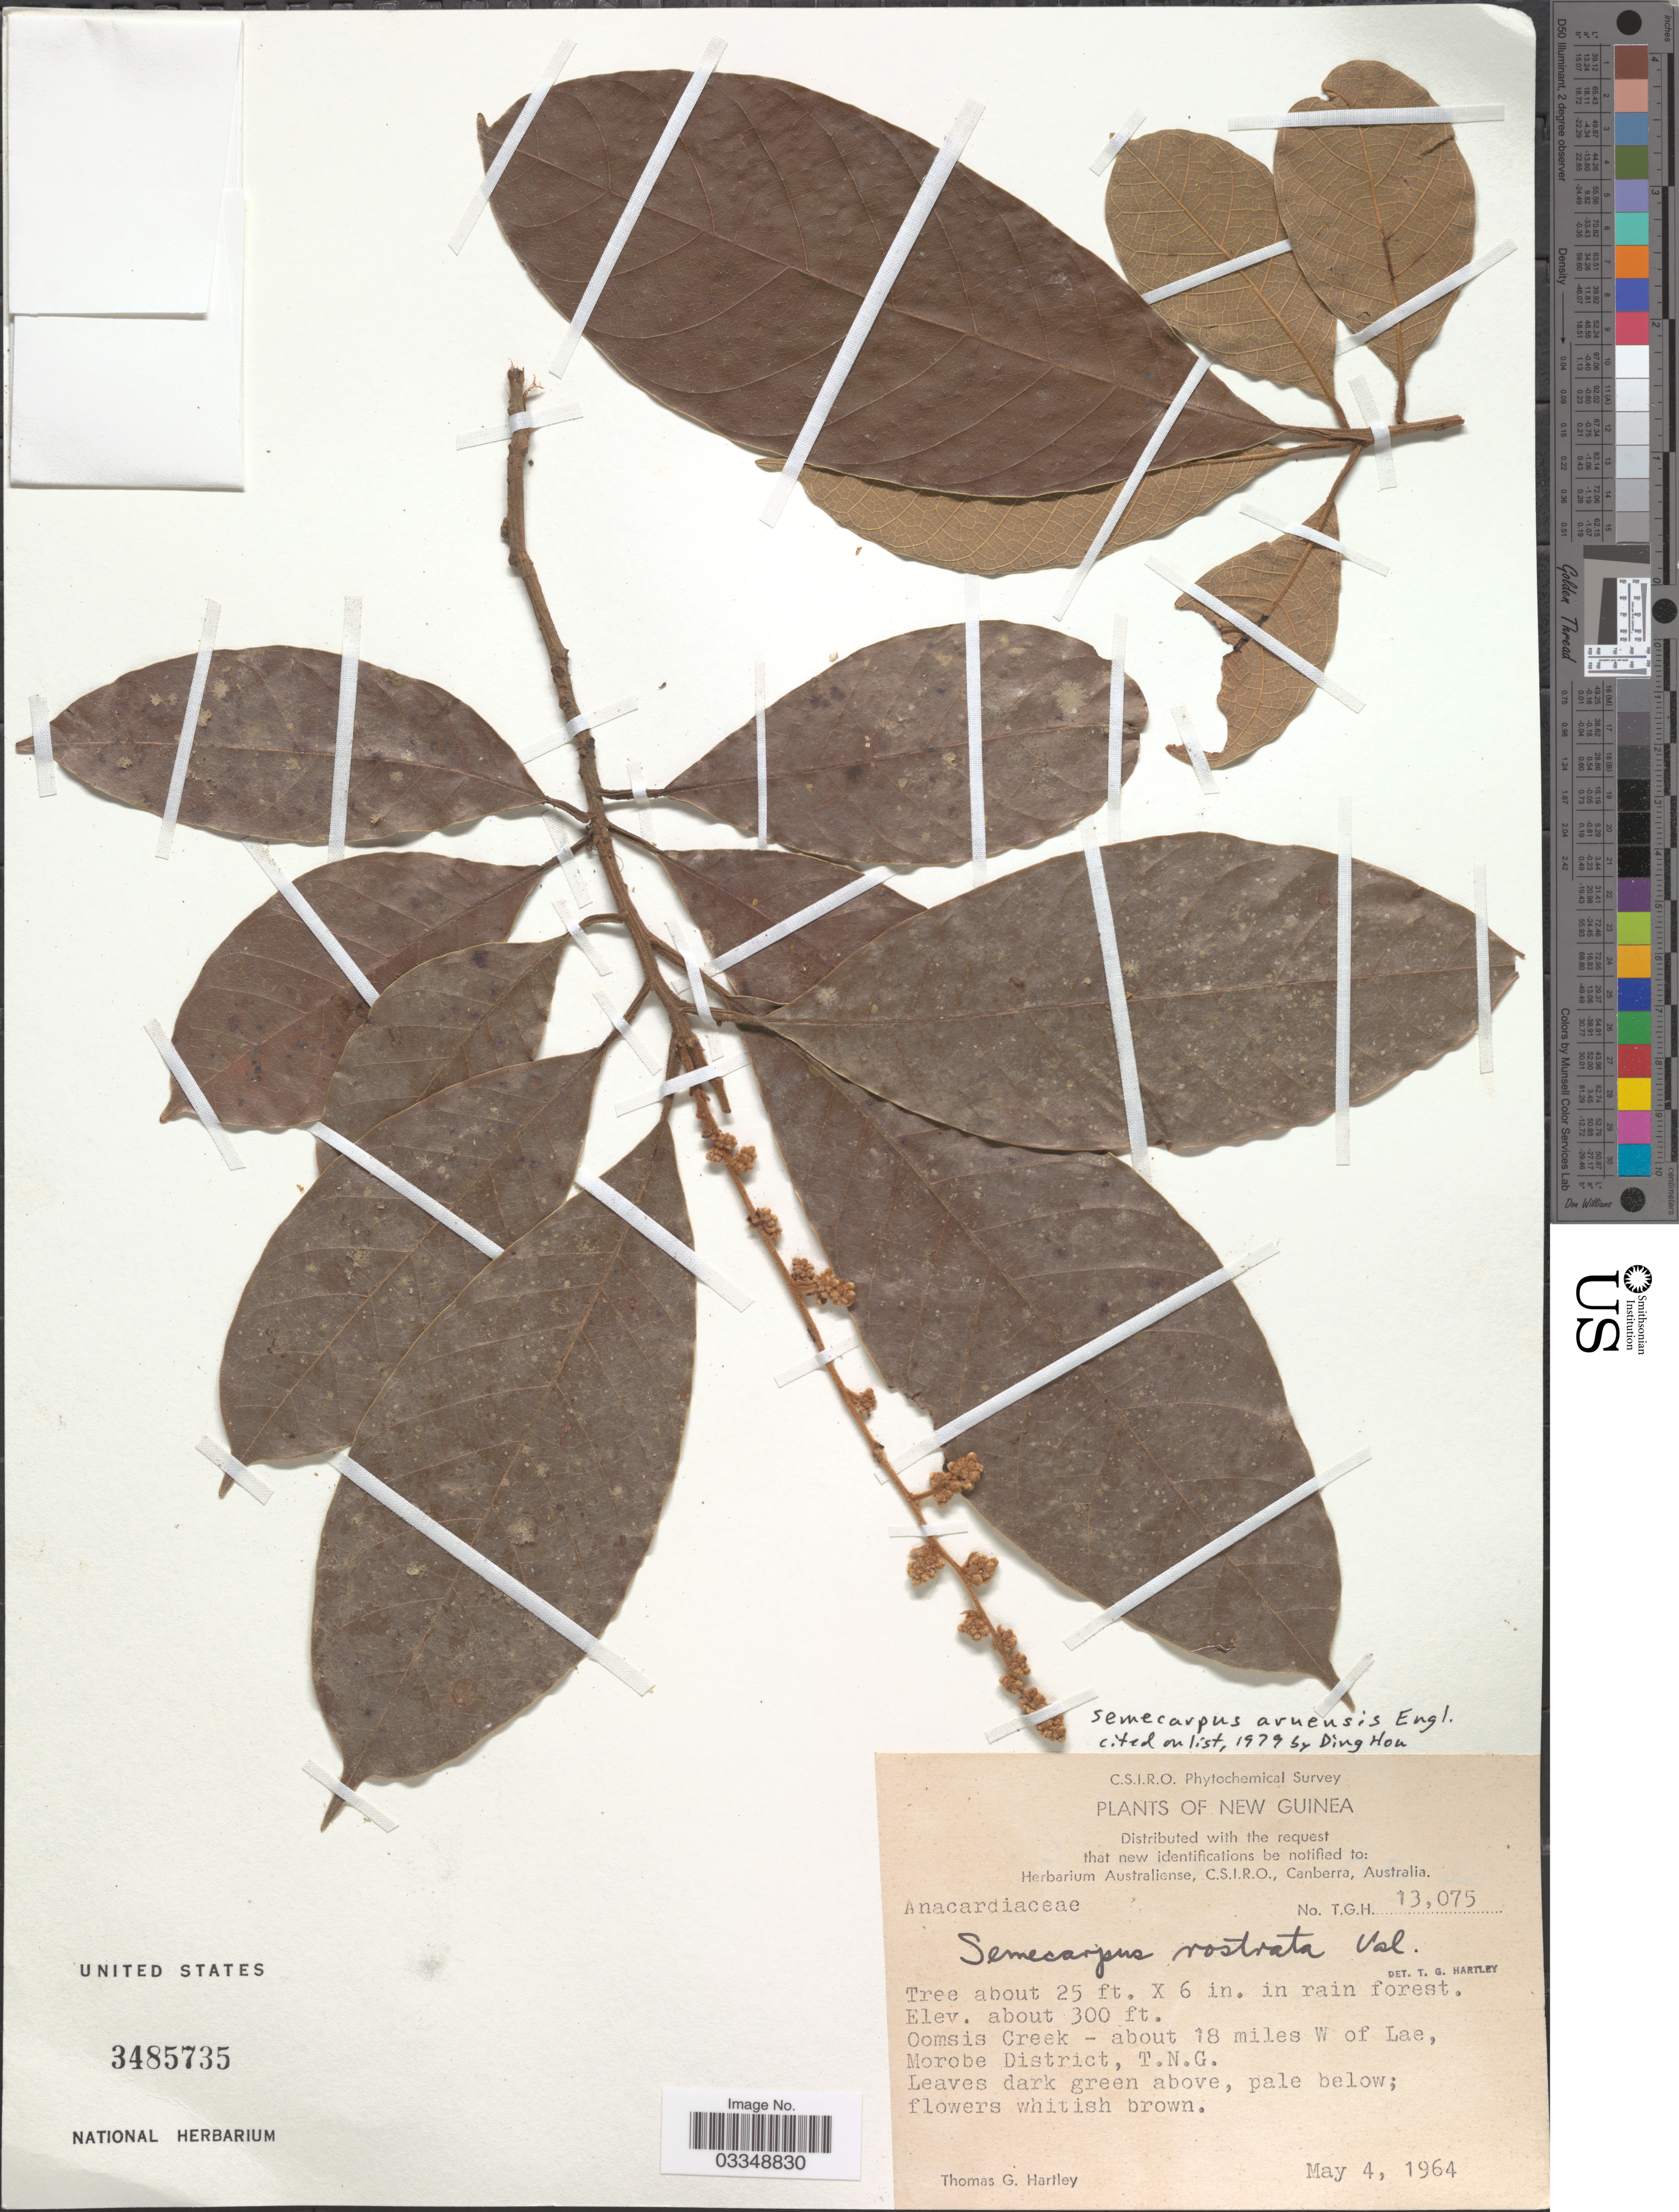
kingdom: Plantae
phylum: Tracheophyta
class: Magnoliopsida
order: Sapindales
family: Anacardiaceae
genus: Semecarpus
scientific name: Semecarpus aruensis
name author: Engl.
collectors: T. G. Hartley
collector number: T.G.H. 13075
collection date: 1964-05-04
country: Papua New Guinea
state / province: Morobe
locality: New Guinea. Oomsis Creek - about 18 miles W of Lae, Morobe District, T.N.G.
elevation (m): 91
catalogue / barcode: US 3485735